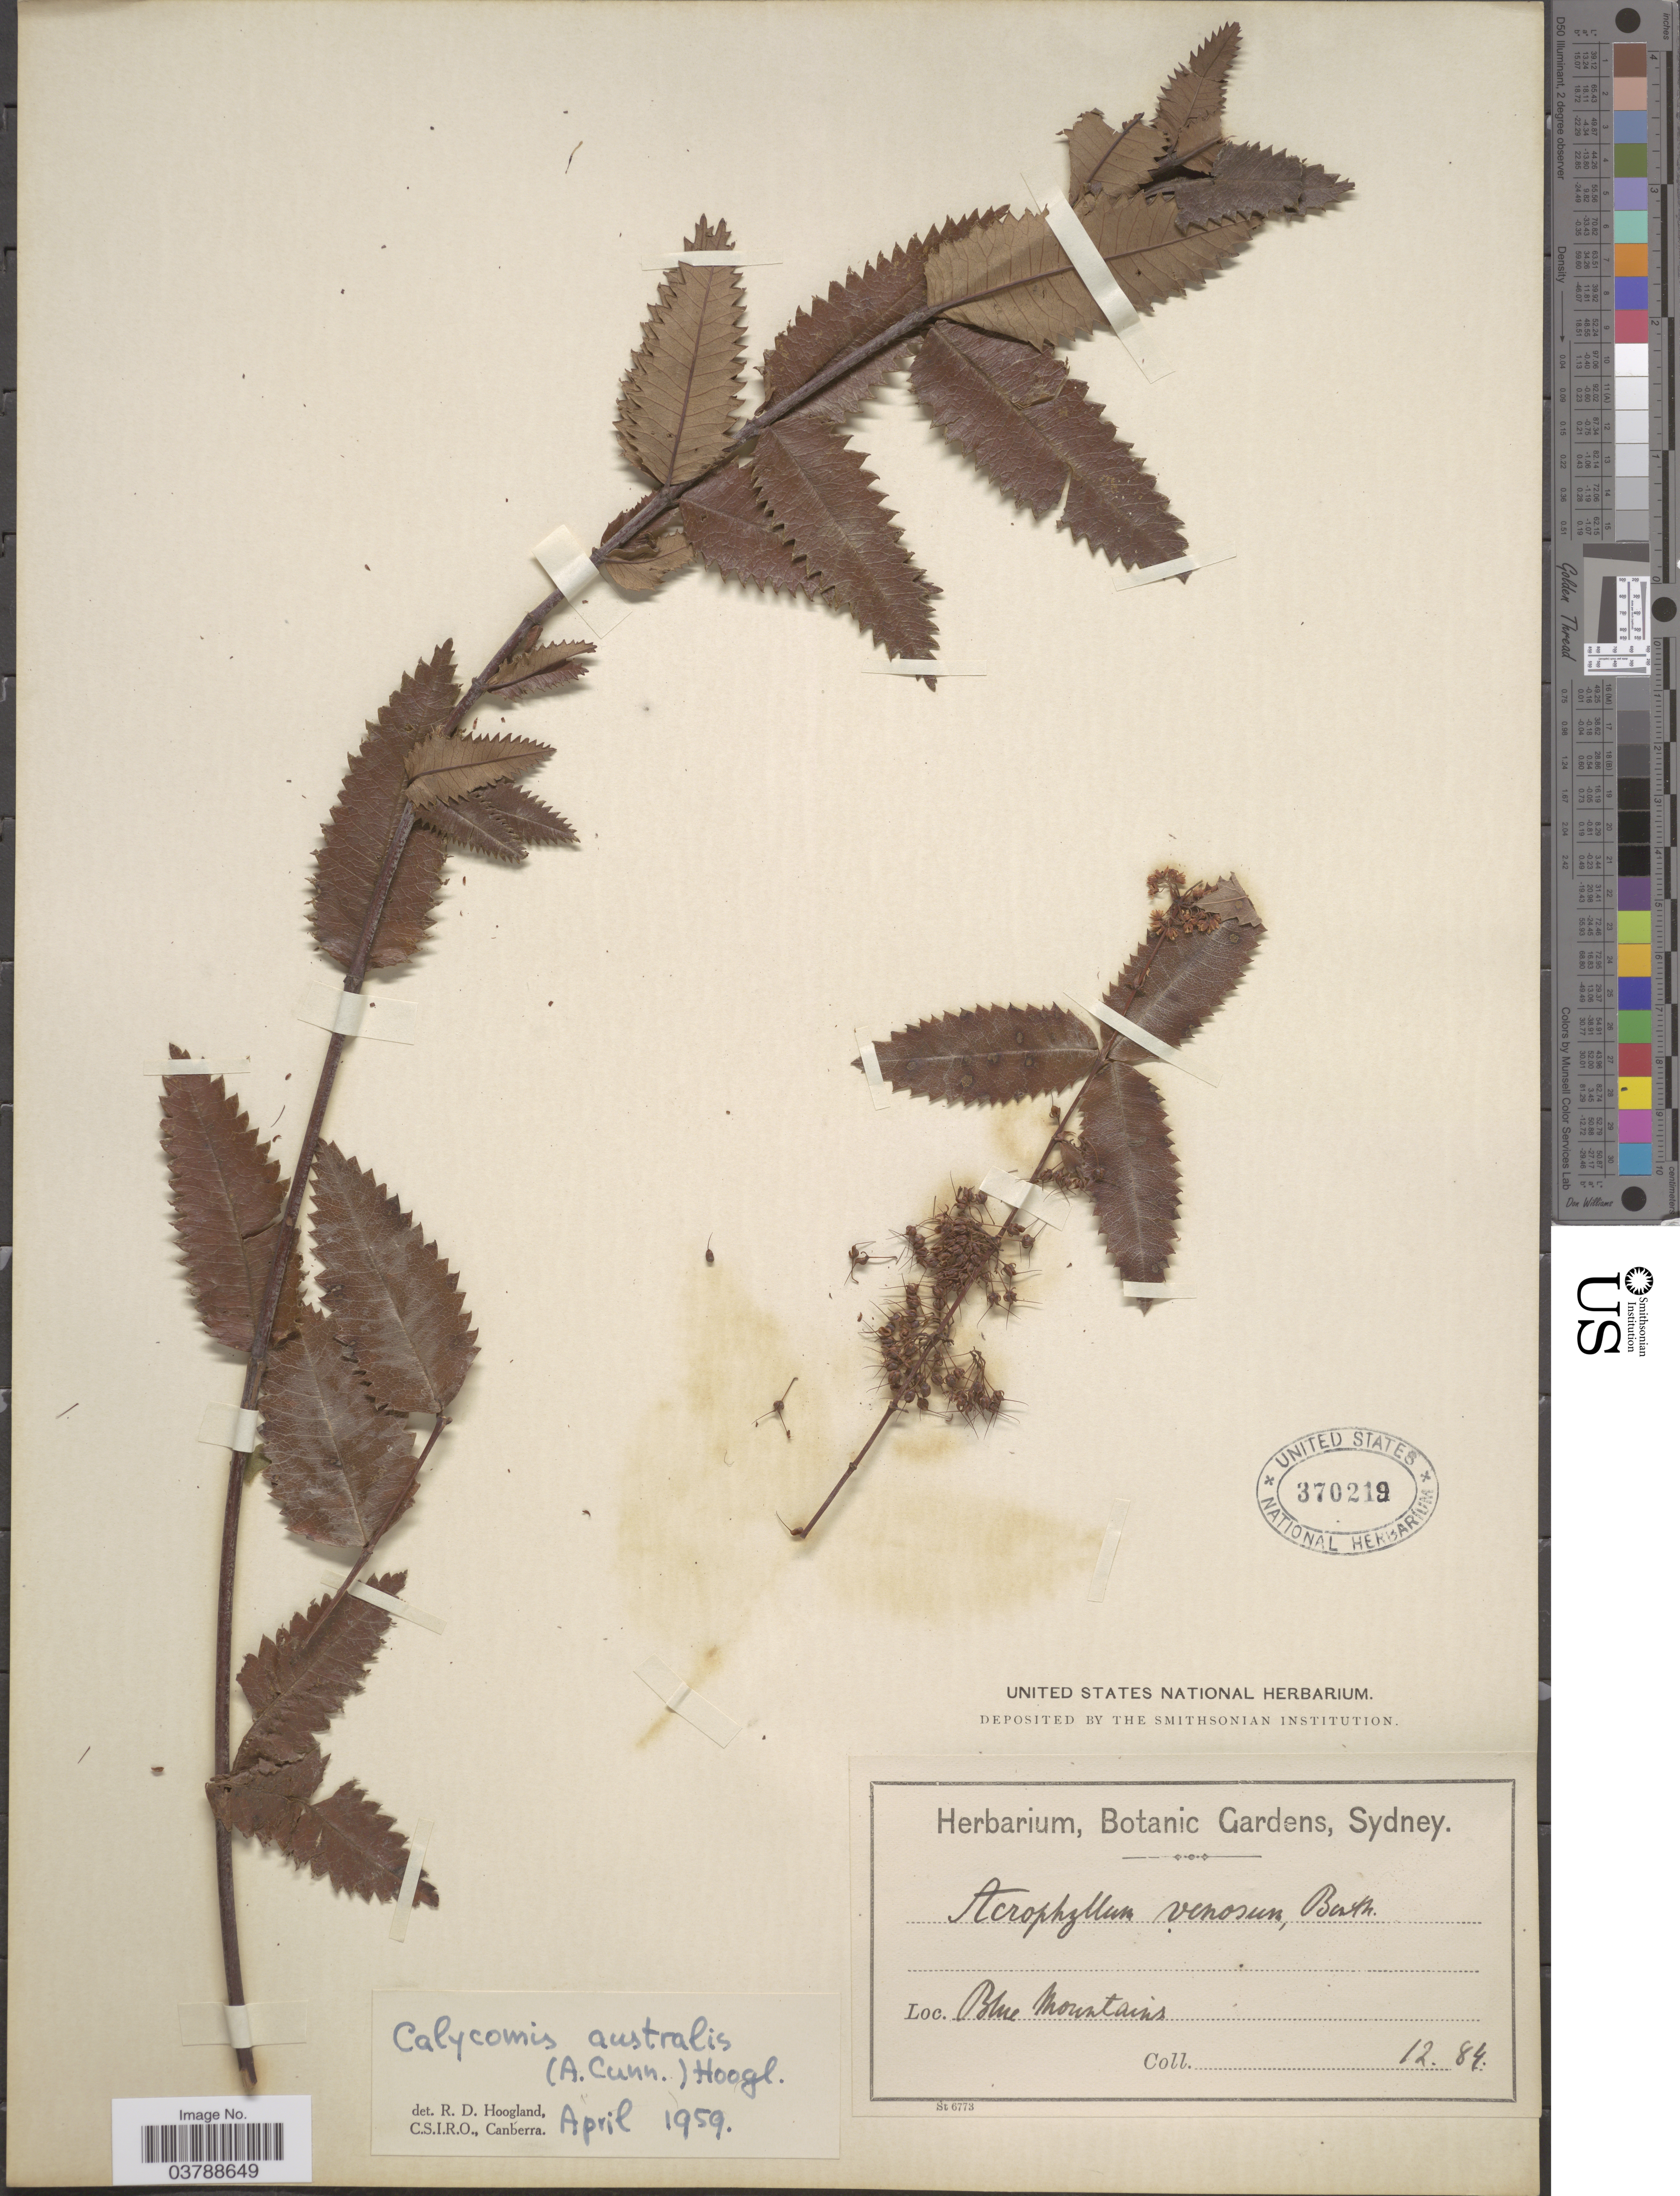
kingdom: Plantae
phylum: Tracheophyta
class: Magnoliopsida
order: Oxalidales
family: Cunoniaceae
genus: Acrophyllum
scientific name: Acrophyllum australe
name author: (A. Cunn.) Hoogland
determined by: Strong, Mark T., (BOT), Smithsonian Institution - National Museum of Natural History (UNITED STATES)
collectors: ex Herb. Bot. Gard. Sydney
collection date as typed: Transcribed d/m/y: /12/84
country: Australia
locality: Blue Mountains.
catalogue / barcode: US 370219